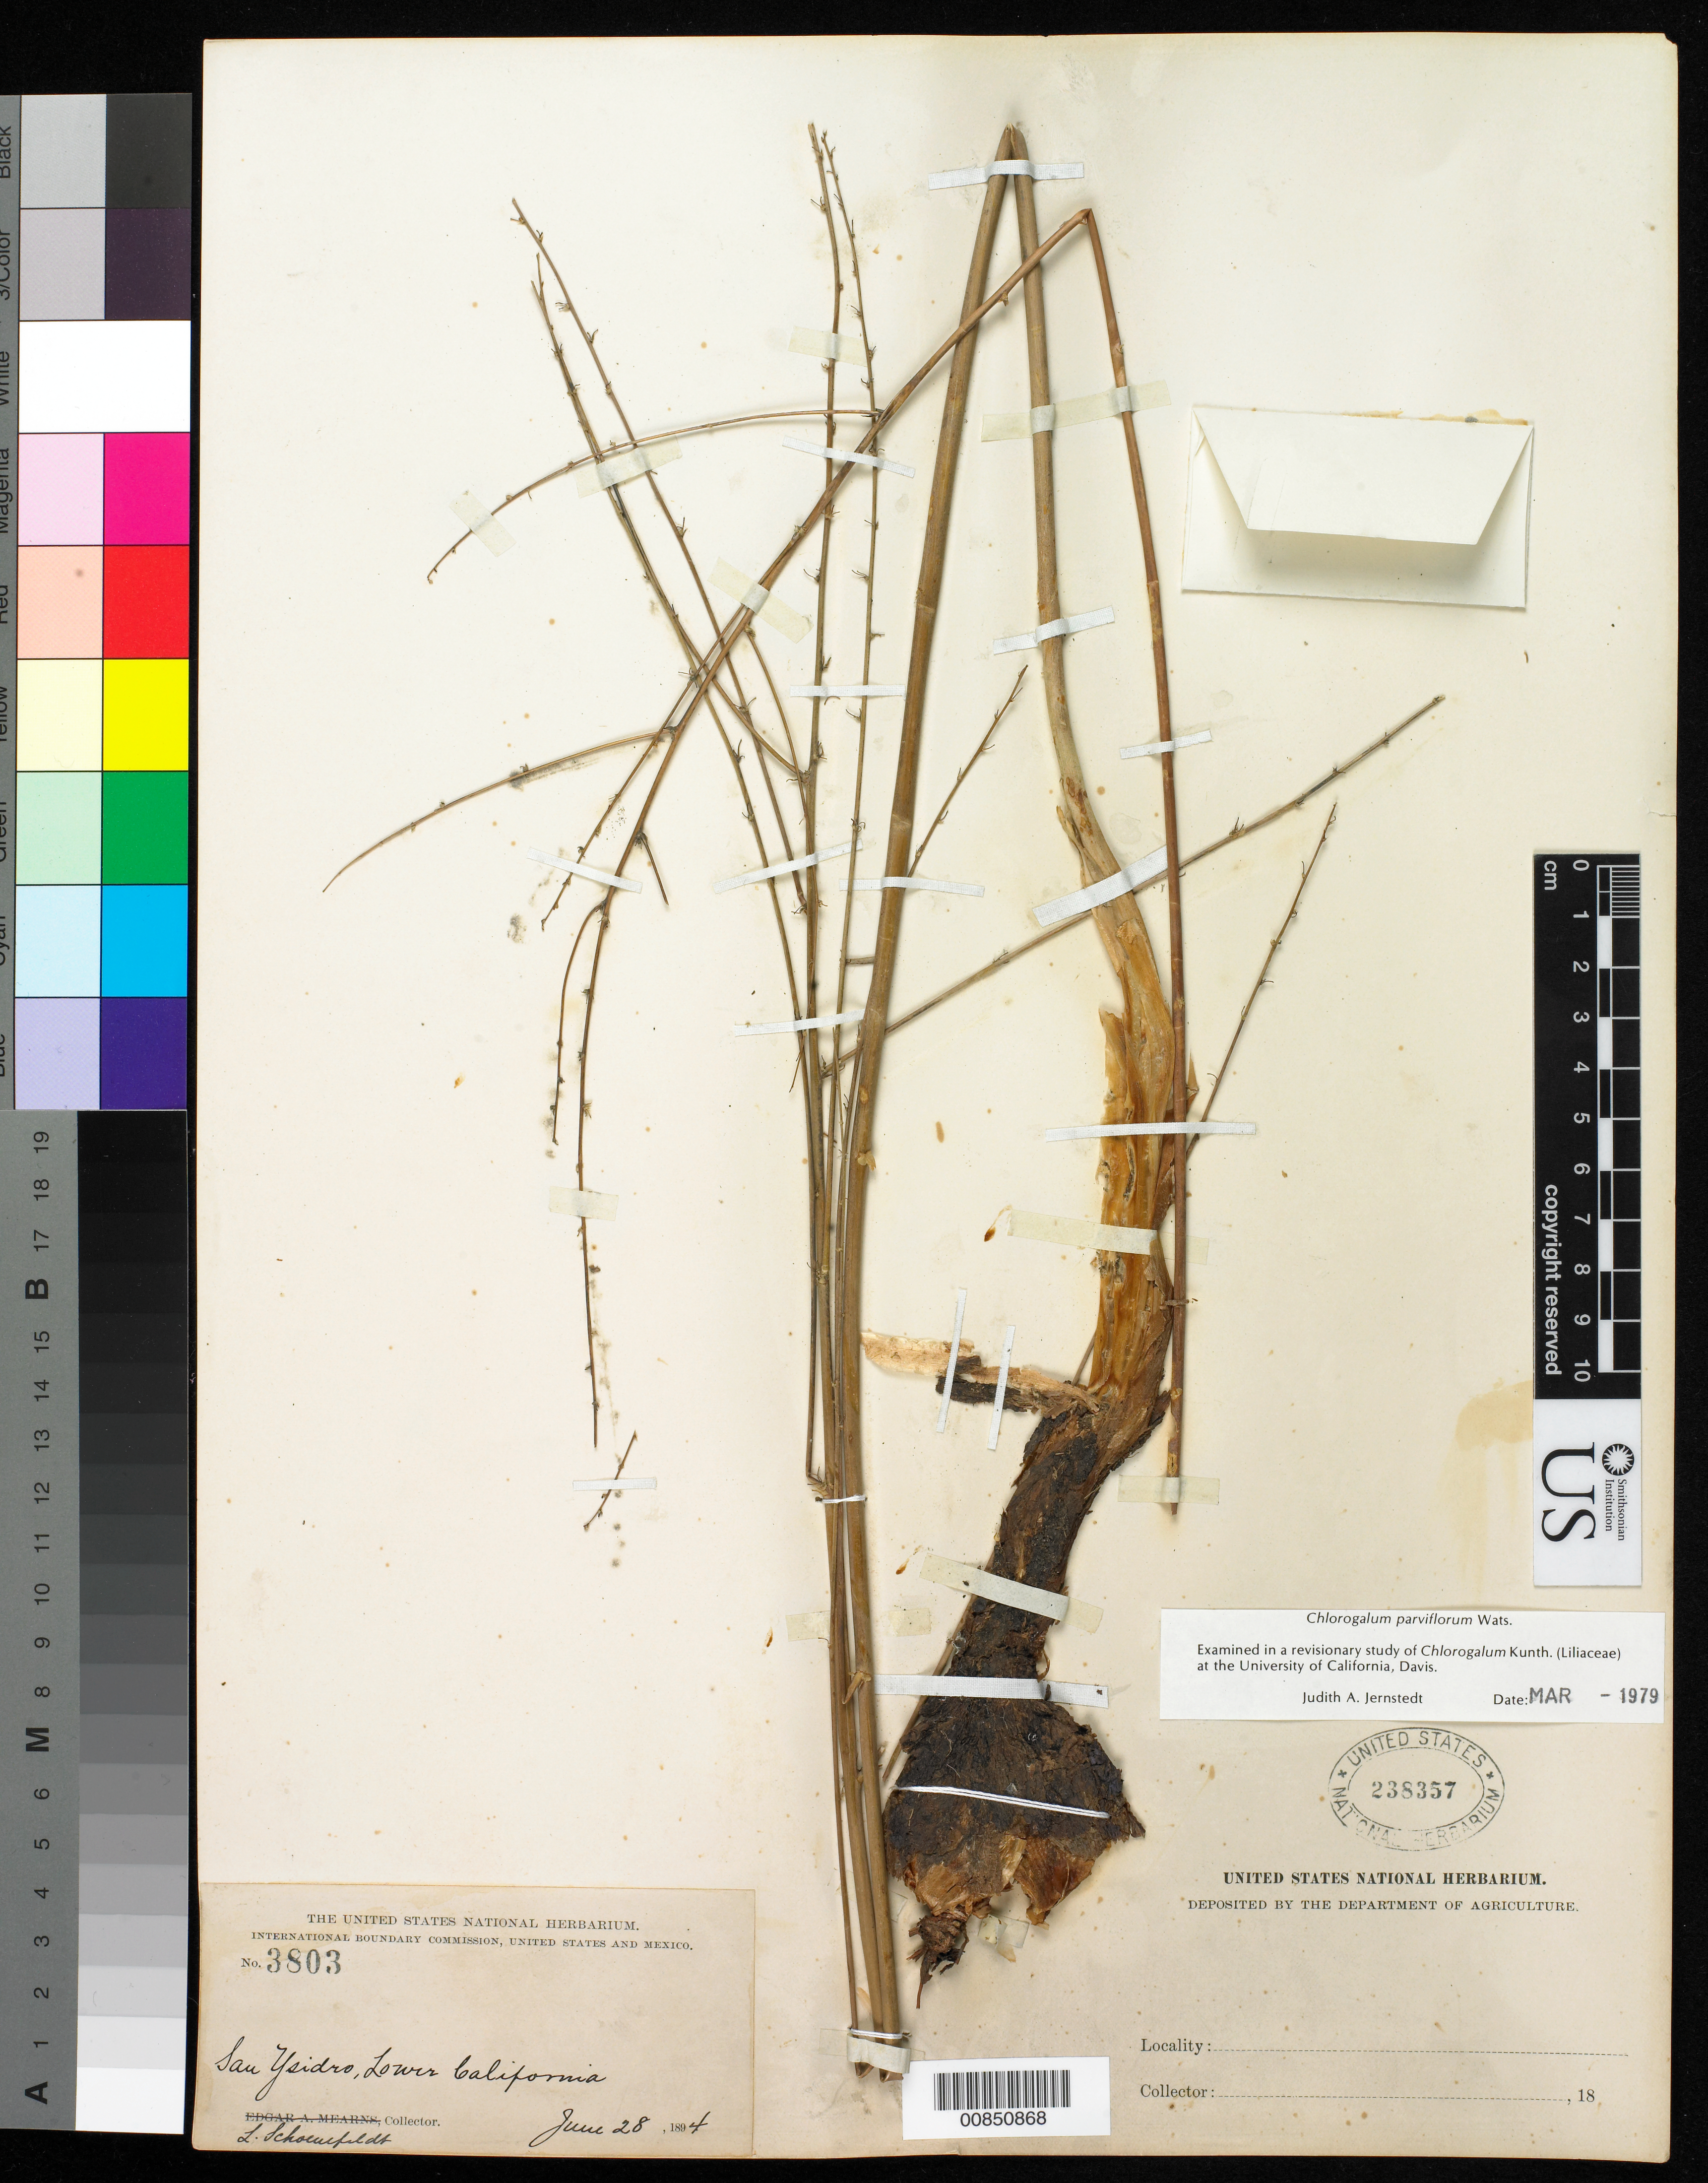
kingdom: Plantae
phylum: Tracheophyta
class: Liliopsida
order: Asparagales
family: Asparagaceae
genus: Chlorogalum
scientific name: Chlorogalum parviflorum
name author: S. Watson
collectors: L. Schoenfeldt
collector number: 3803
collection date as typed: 28 Jun 1894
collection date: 1894-06-28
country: Mexico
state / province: Baja California Norte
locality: San Ysidro, Baja California.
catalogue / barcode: US 238357